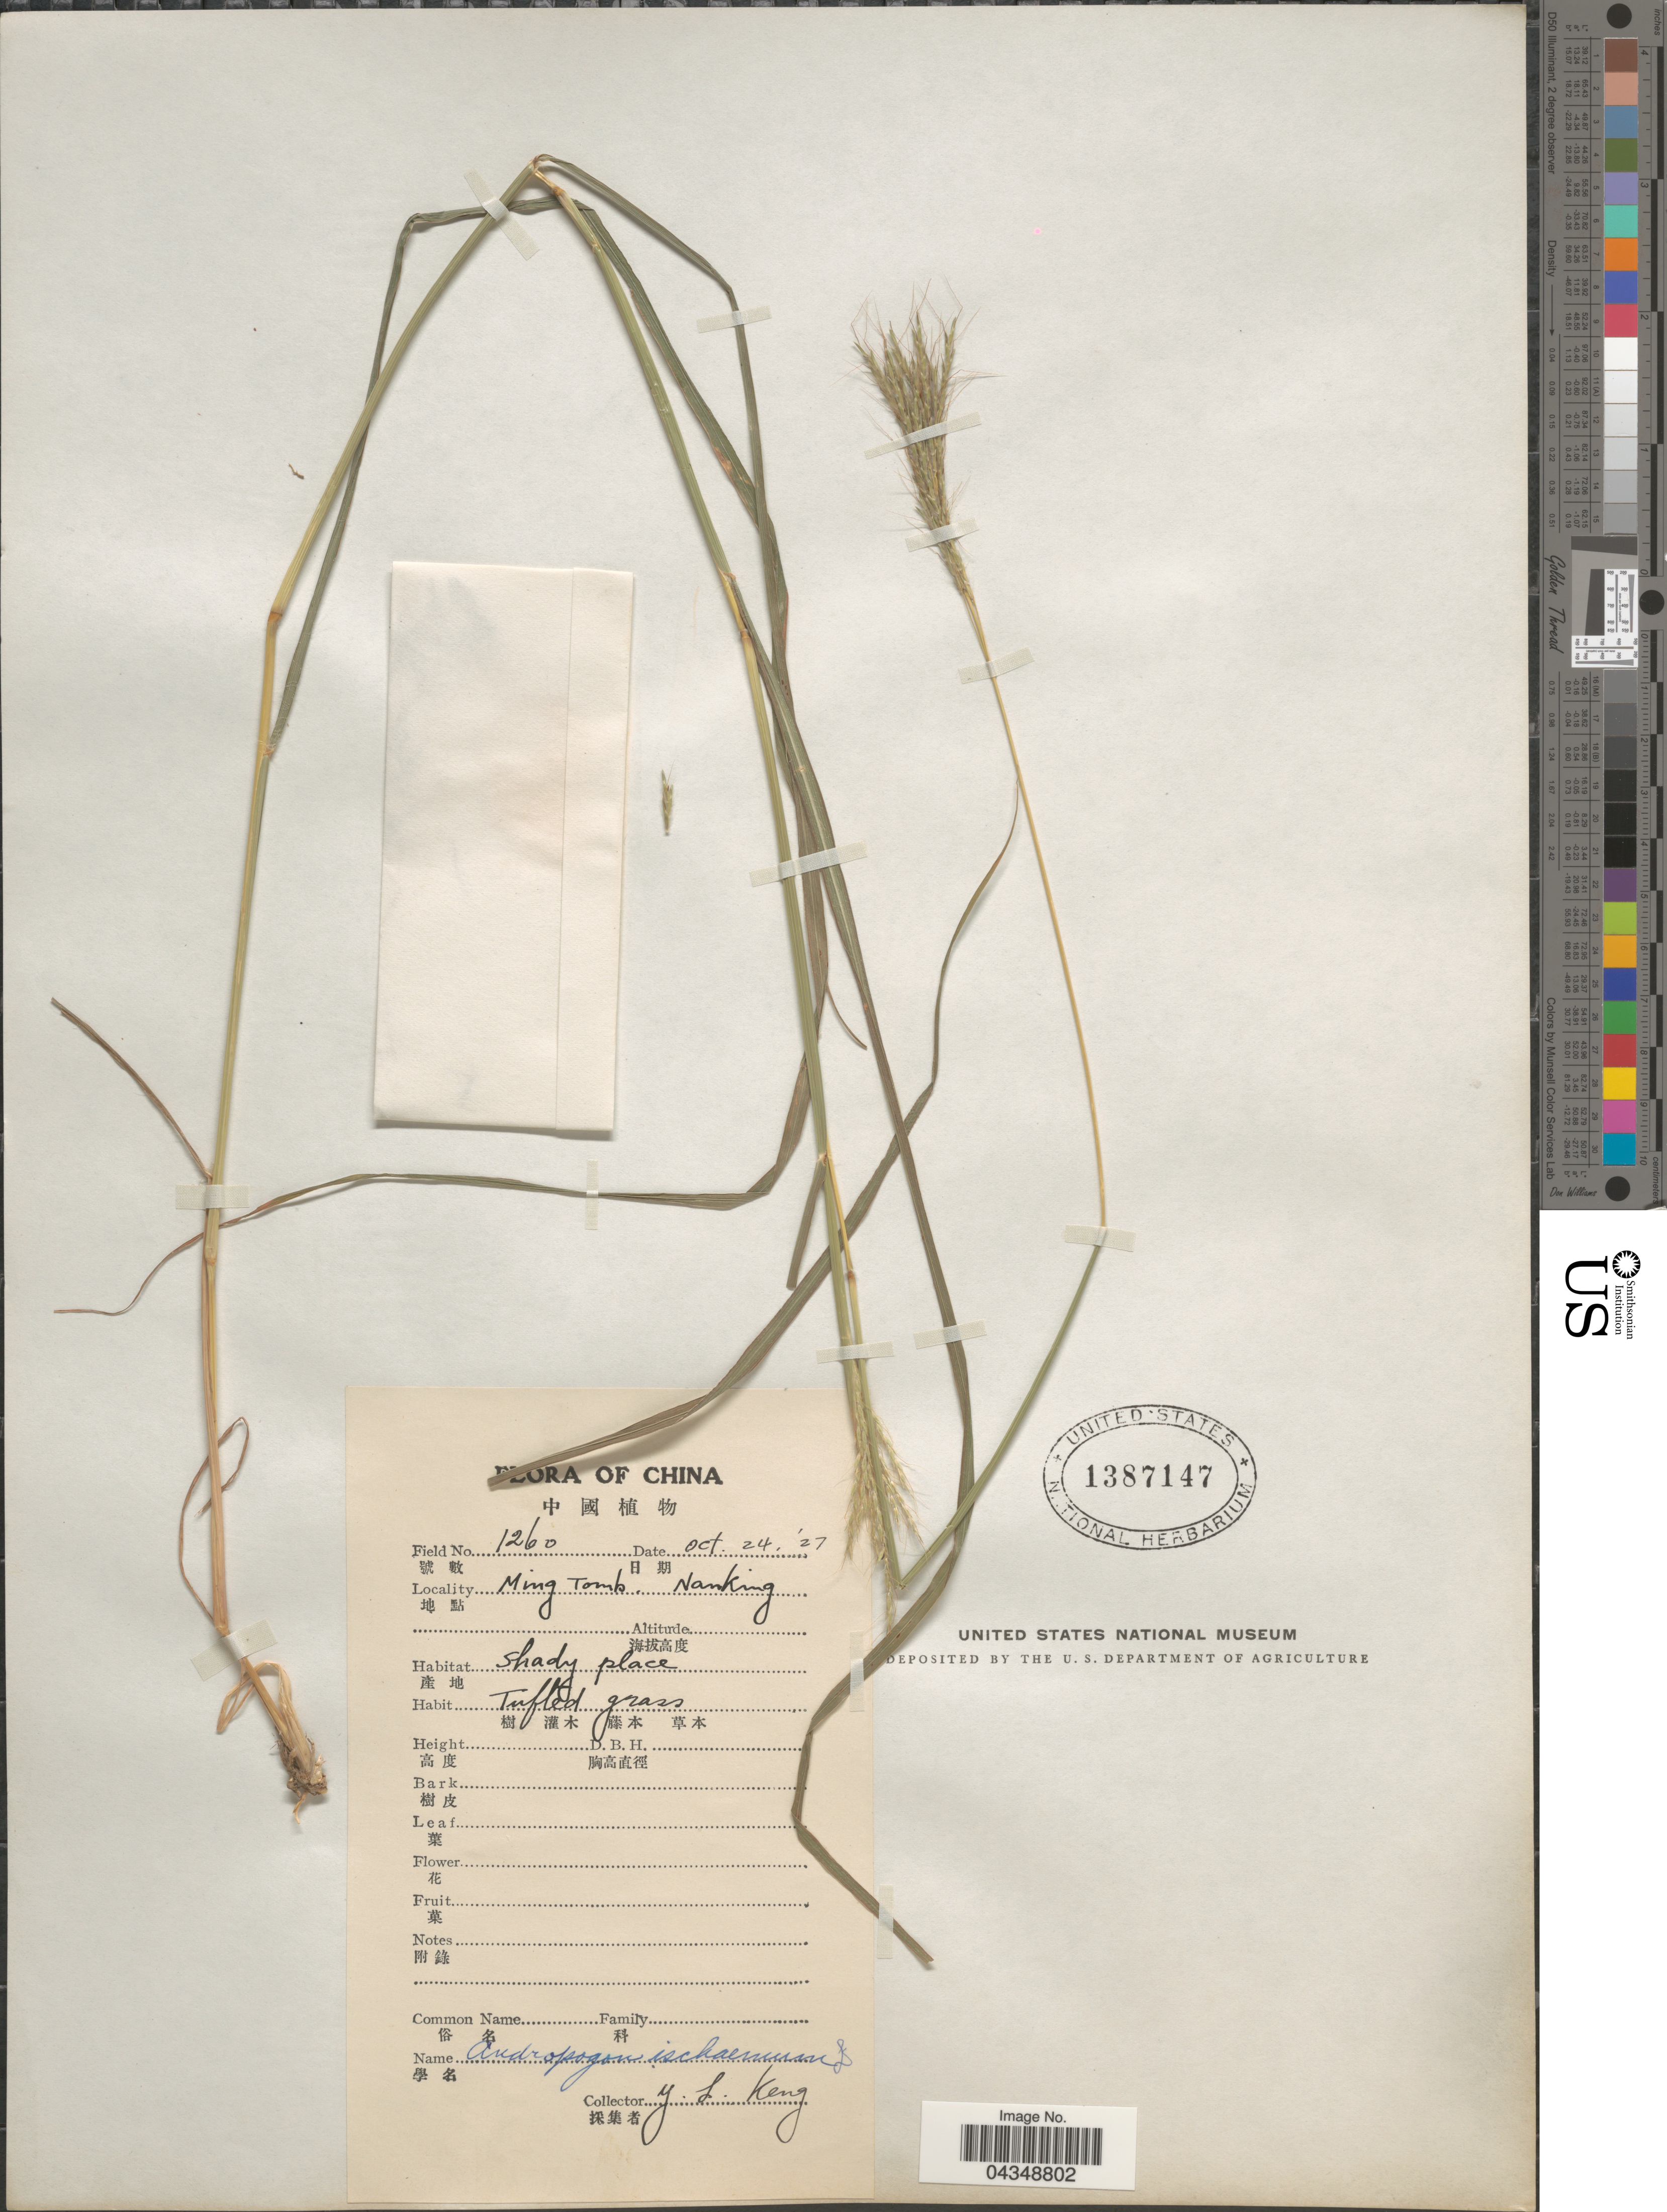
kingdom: Plantae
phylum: Tracheophyta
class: Liliopsida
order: Poales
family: Poaceae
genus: Bothriochloa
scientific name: Bothriochloa ischaemum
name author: (L.) Keng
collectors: Y. L. Keng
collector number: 1260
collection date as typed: Transcribed d/m/y: 24/10/27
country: China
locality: Ming Tomb, Nanking.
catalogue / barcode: US 1387147